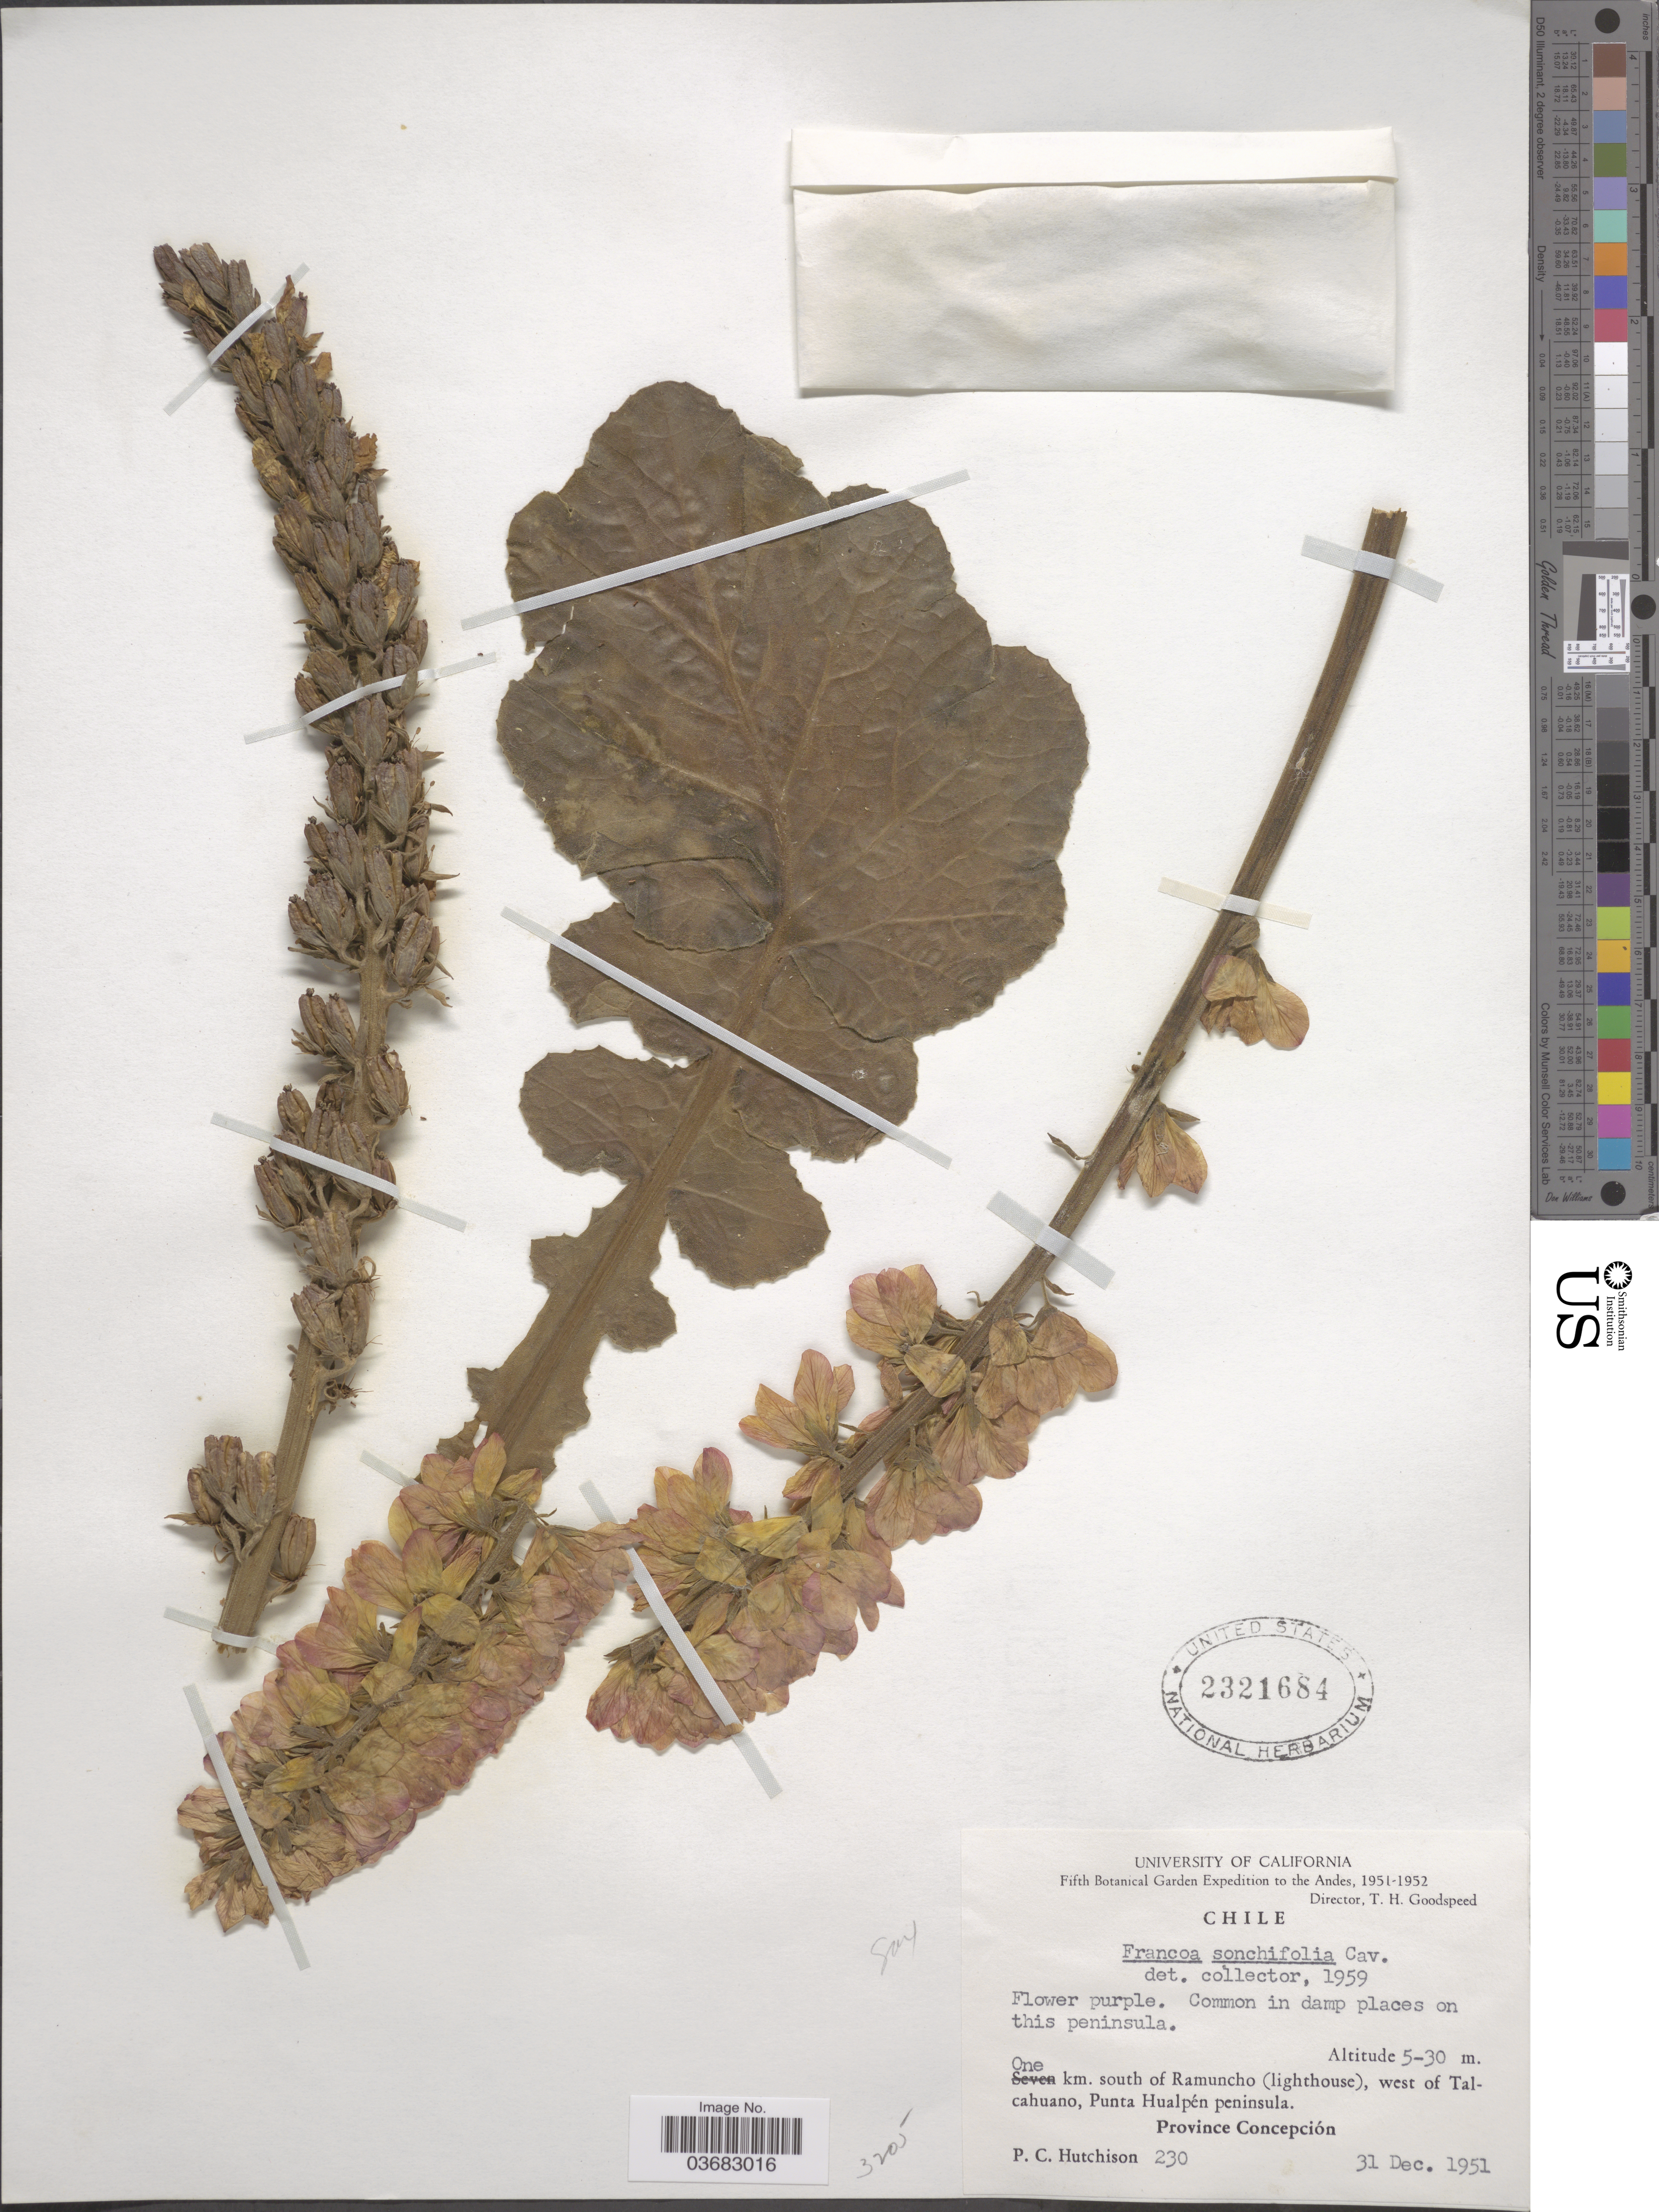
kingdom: Plantae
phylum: Tracheophyta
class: Magnoliopsida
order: Geraniales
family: Francoaceae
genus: Francoa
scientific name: Francoa sonchifolia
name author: Cav.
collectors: P. C. Hutchison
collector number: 230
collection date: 1951-12-31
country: Chile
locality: Fifth Botanical Garden Expedition to the Andes, 1951-1952. One km. south of Ramuncho (lighthouse), west of Talcahuano, Punta Hualpén peninsula. Province Concepción.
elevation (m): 5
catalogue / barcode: US 2321684